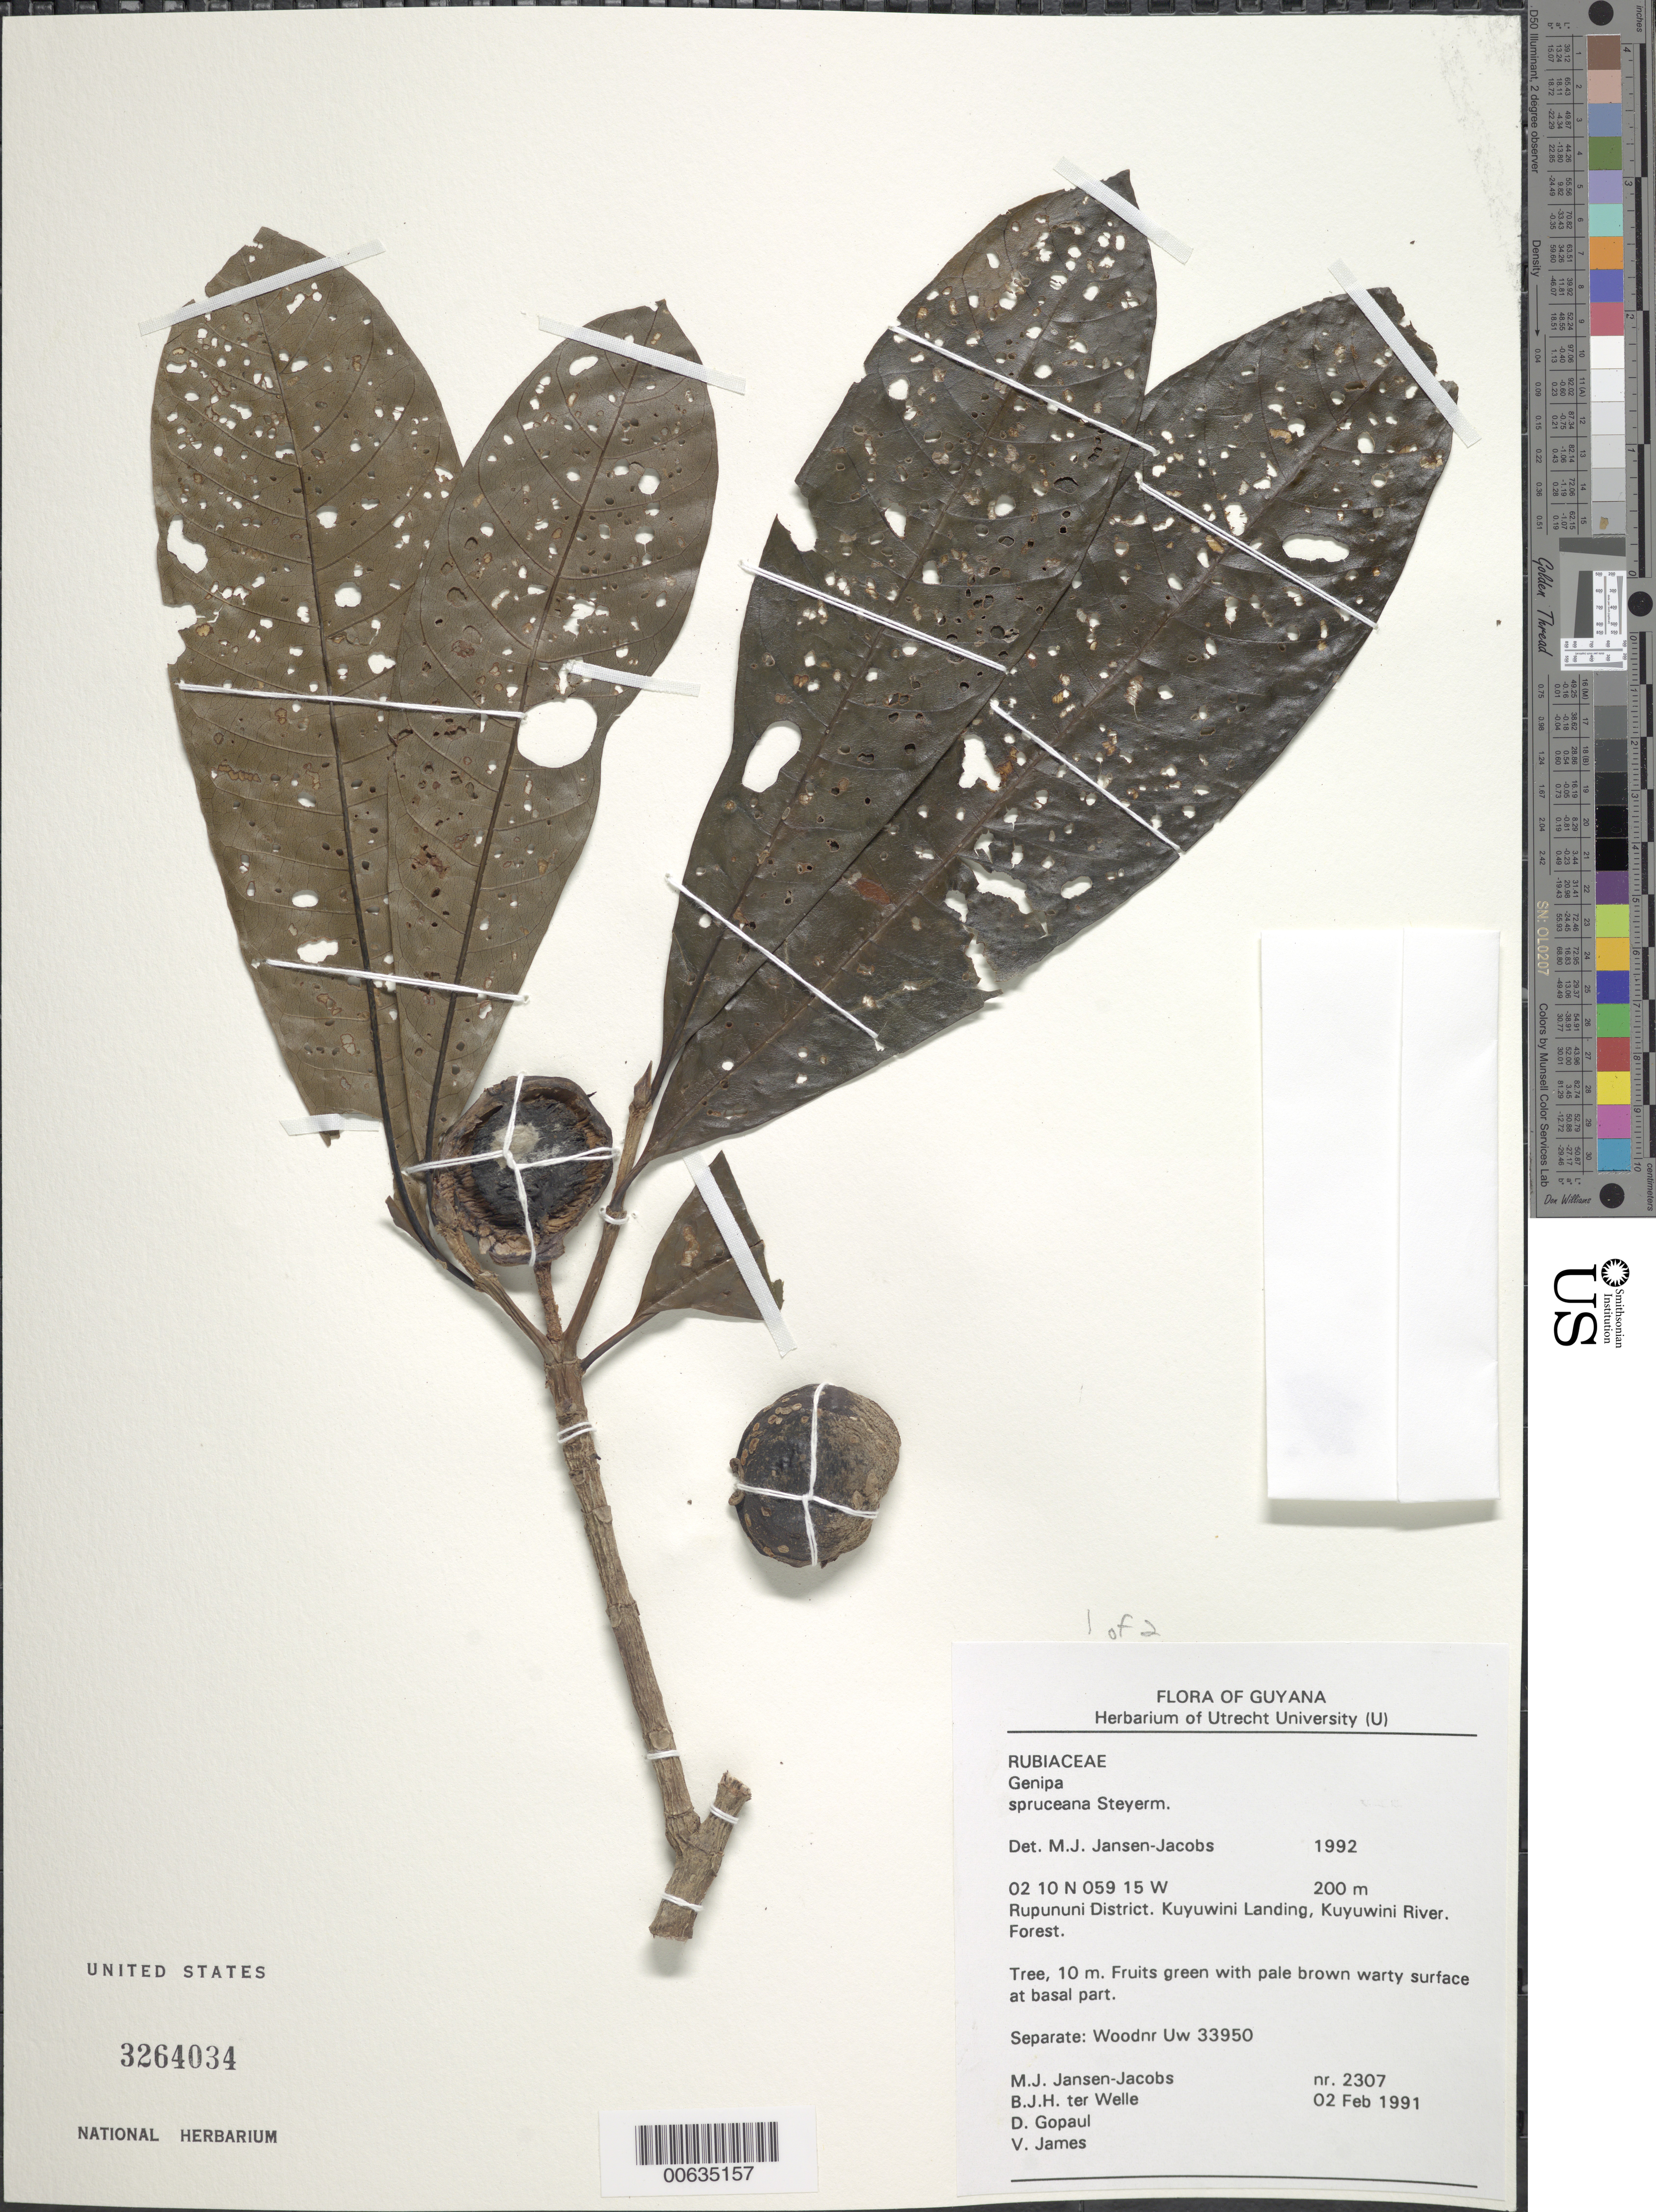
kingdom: Plantae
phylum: Tracheophyta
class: Magnoliopsida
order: Gentianales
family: Rubiaceae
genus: Genipa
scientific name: Genipa spruceana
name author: Steyerm.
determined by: Kirkbride, J. H.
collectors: M. J. Jansen-Jacobs, B. Welle, D. Gopaul & V. James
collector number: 2307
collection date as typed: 2-Feb-91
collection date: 1991-02-02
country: Guyana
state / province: U. Takutu-U. Essequibo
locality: Kuyuwini Landing, Kuyuwini River, Rupununi District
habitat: Forest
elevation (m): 200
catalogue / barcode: US 3264034